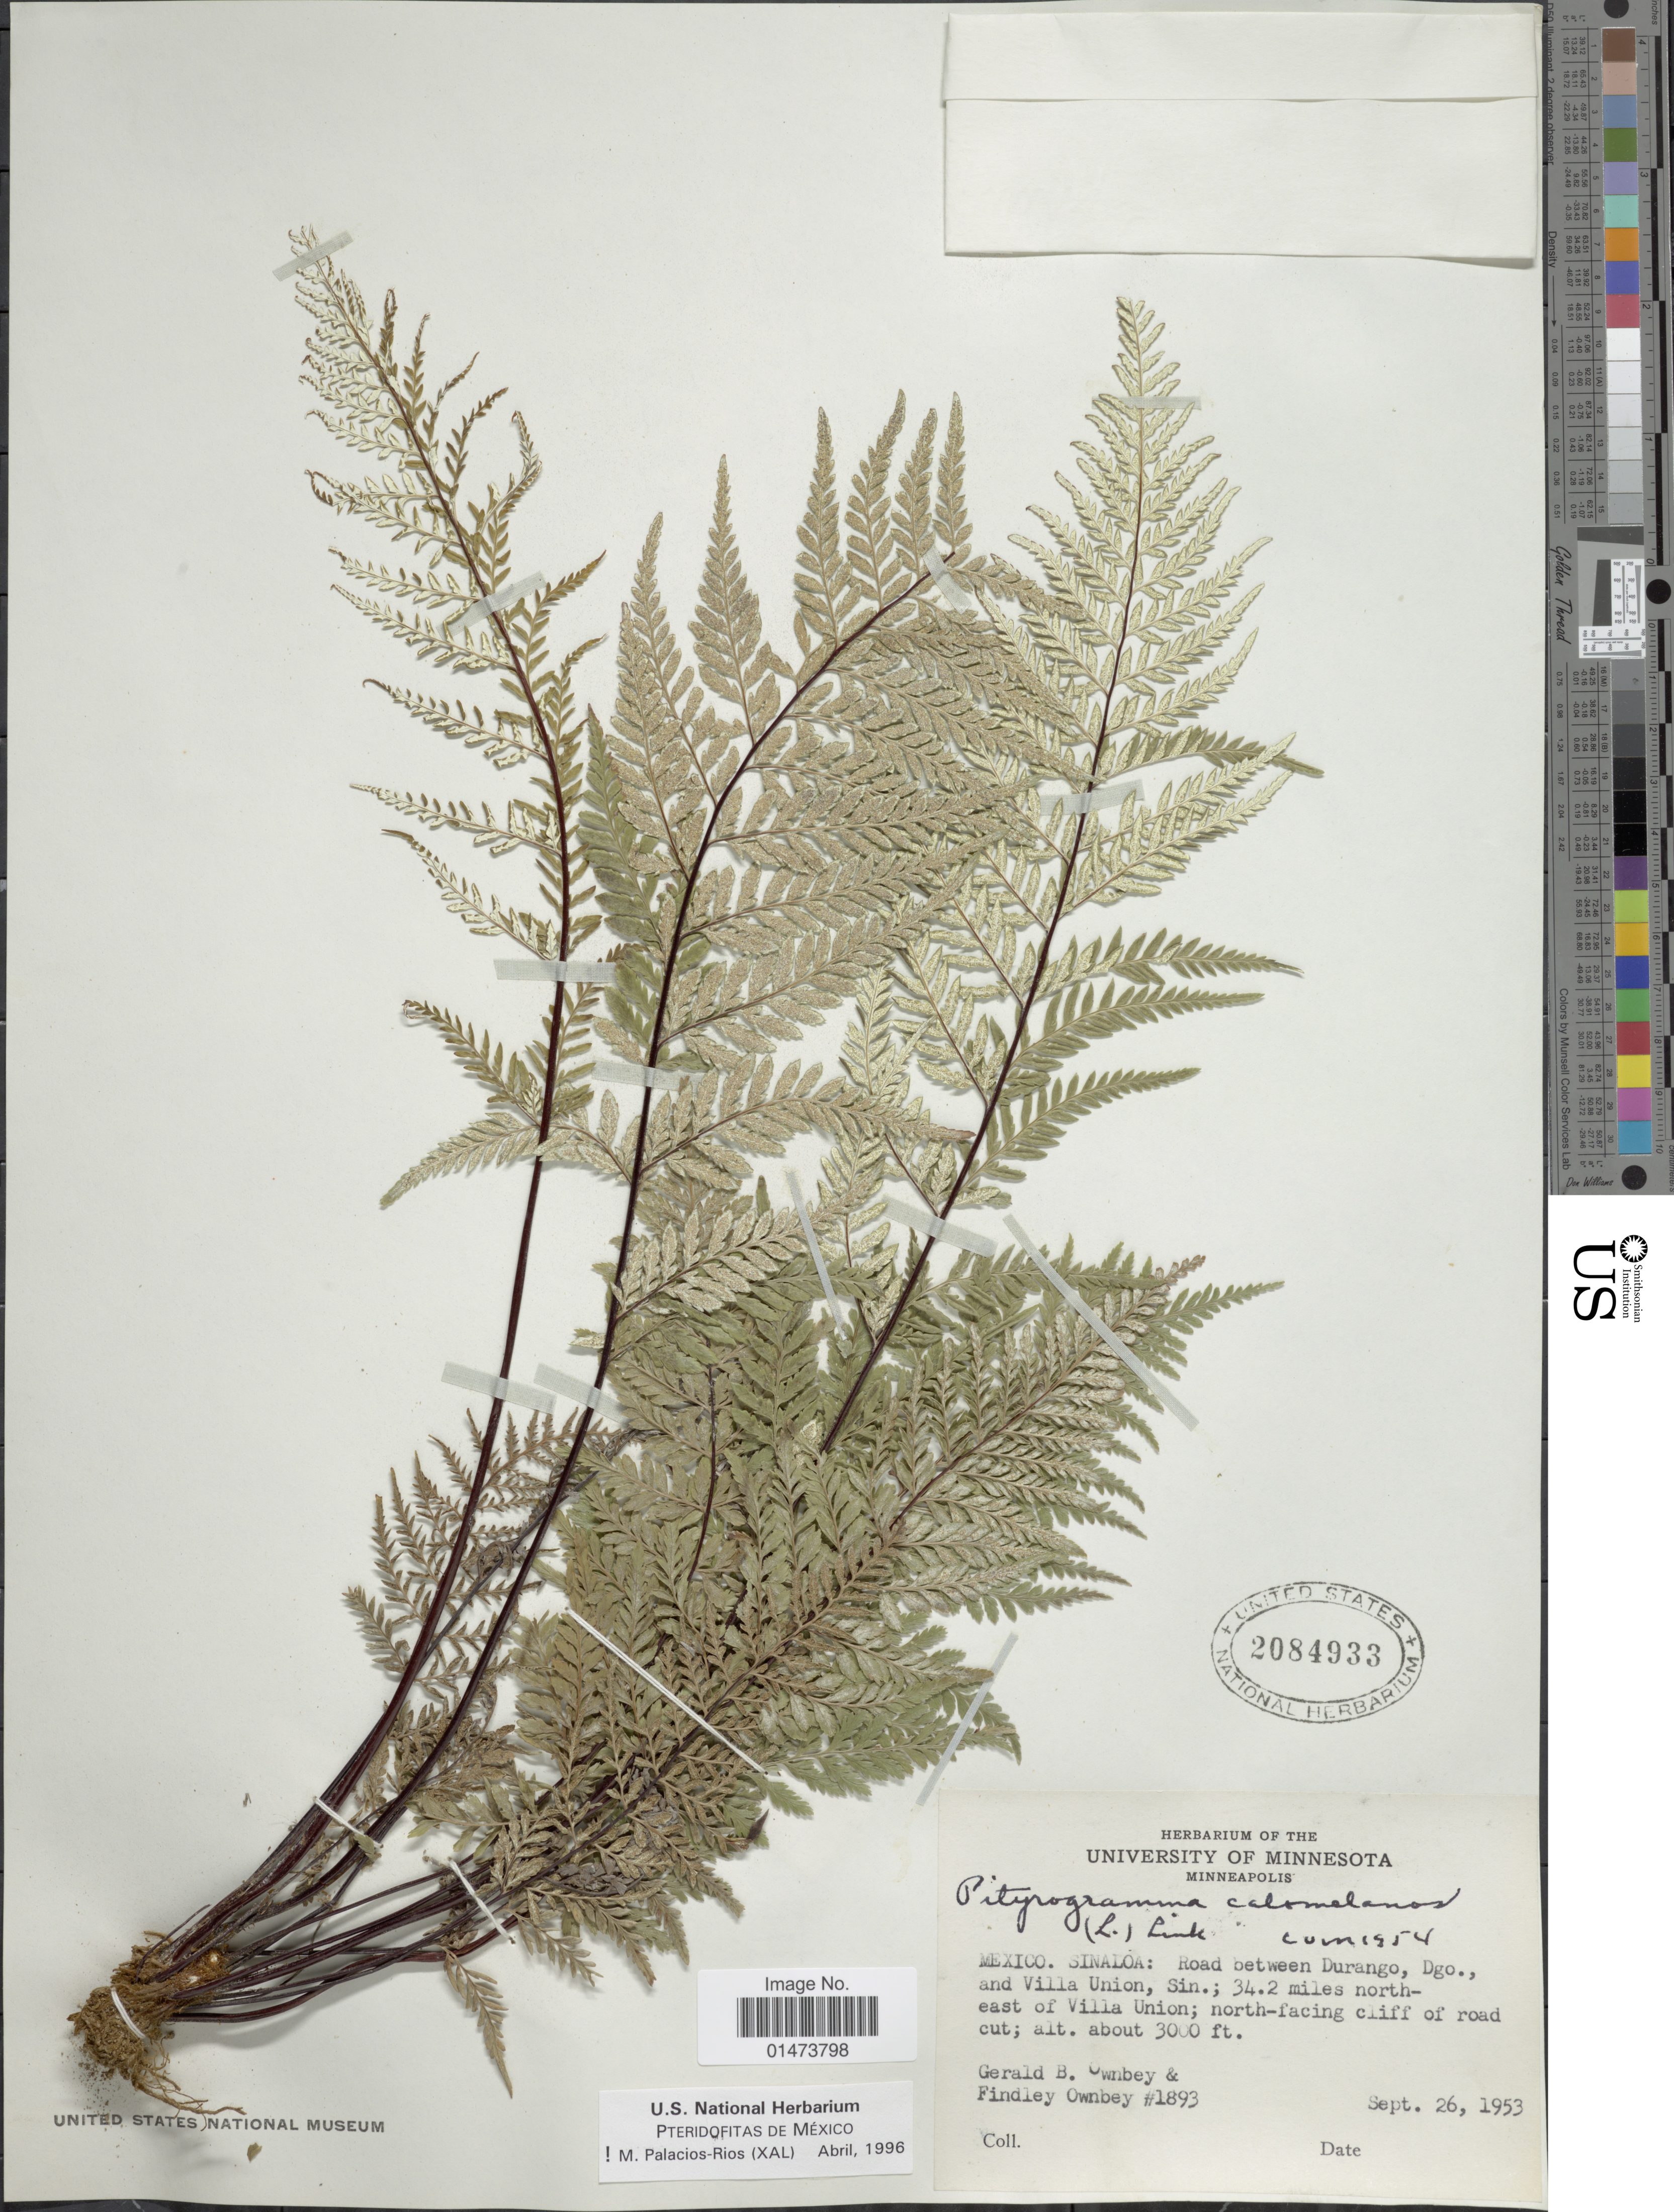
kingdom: Plantae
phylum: Tracheophyta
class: Polypodiopsida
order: Polypodiales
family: Pteridaceae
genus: Pityrogramma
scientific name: Pityrogramma calomelanos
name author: (L.) Link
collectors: G. B. Ownbey & F. Ownbey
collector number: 1893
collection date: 1953-09-26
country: Mexico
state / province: Sinaloa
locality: Mexico Sinaloa: Road between Durango, Dgo., and Villa Union, Sin.; 34.2 miles north-east of Villa Union; north-facing cliff of road cut.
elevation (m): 914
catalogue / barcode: US 2084933